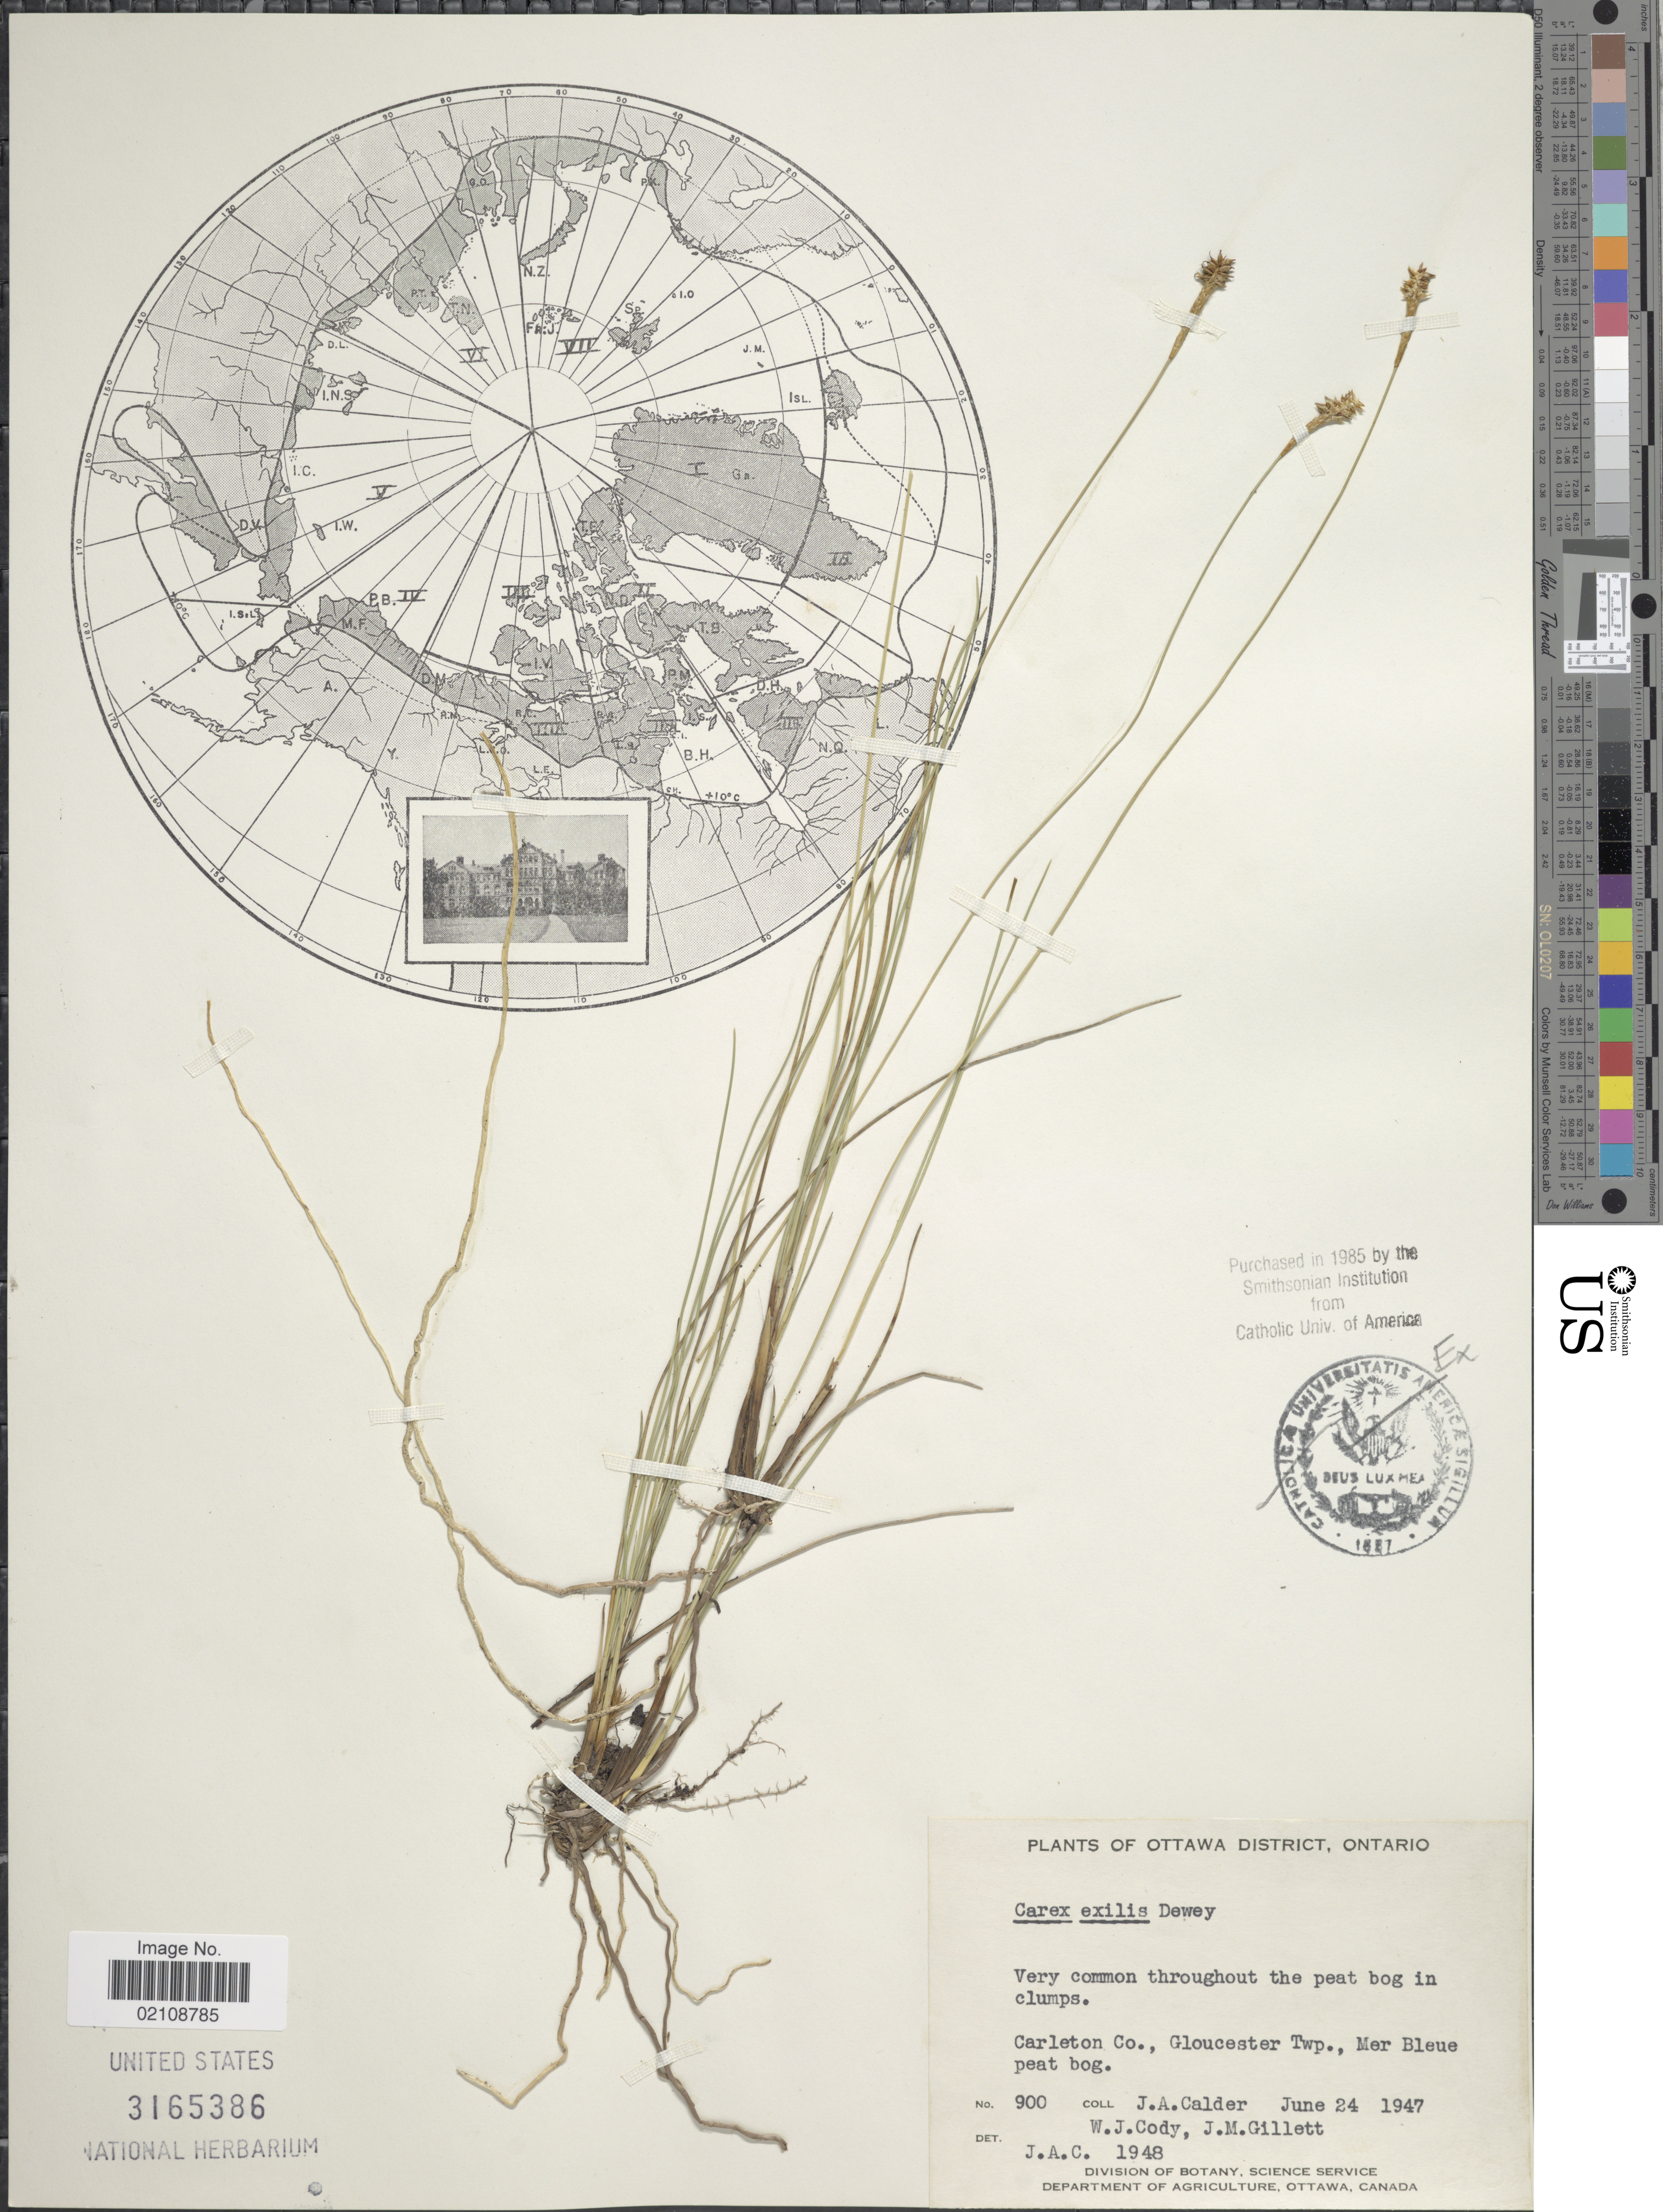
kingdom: Plantae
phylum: Tracheophyta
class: Liliopsida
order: Poales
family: Cyperaceae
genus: Carex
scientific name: Carex exilis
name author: Dewey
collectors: J. A. Calder, W. Cody & J. M. Gillett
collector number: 900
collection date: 1947-06-24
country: Canada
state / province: Ontario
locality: Ottawa District, throughout the peat bog in clumps, Carleton Co., Gloucester Twp., Mer Bleue peat bog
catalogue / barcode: US 3165386